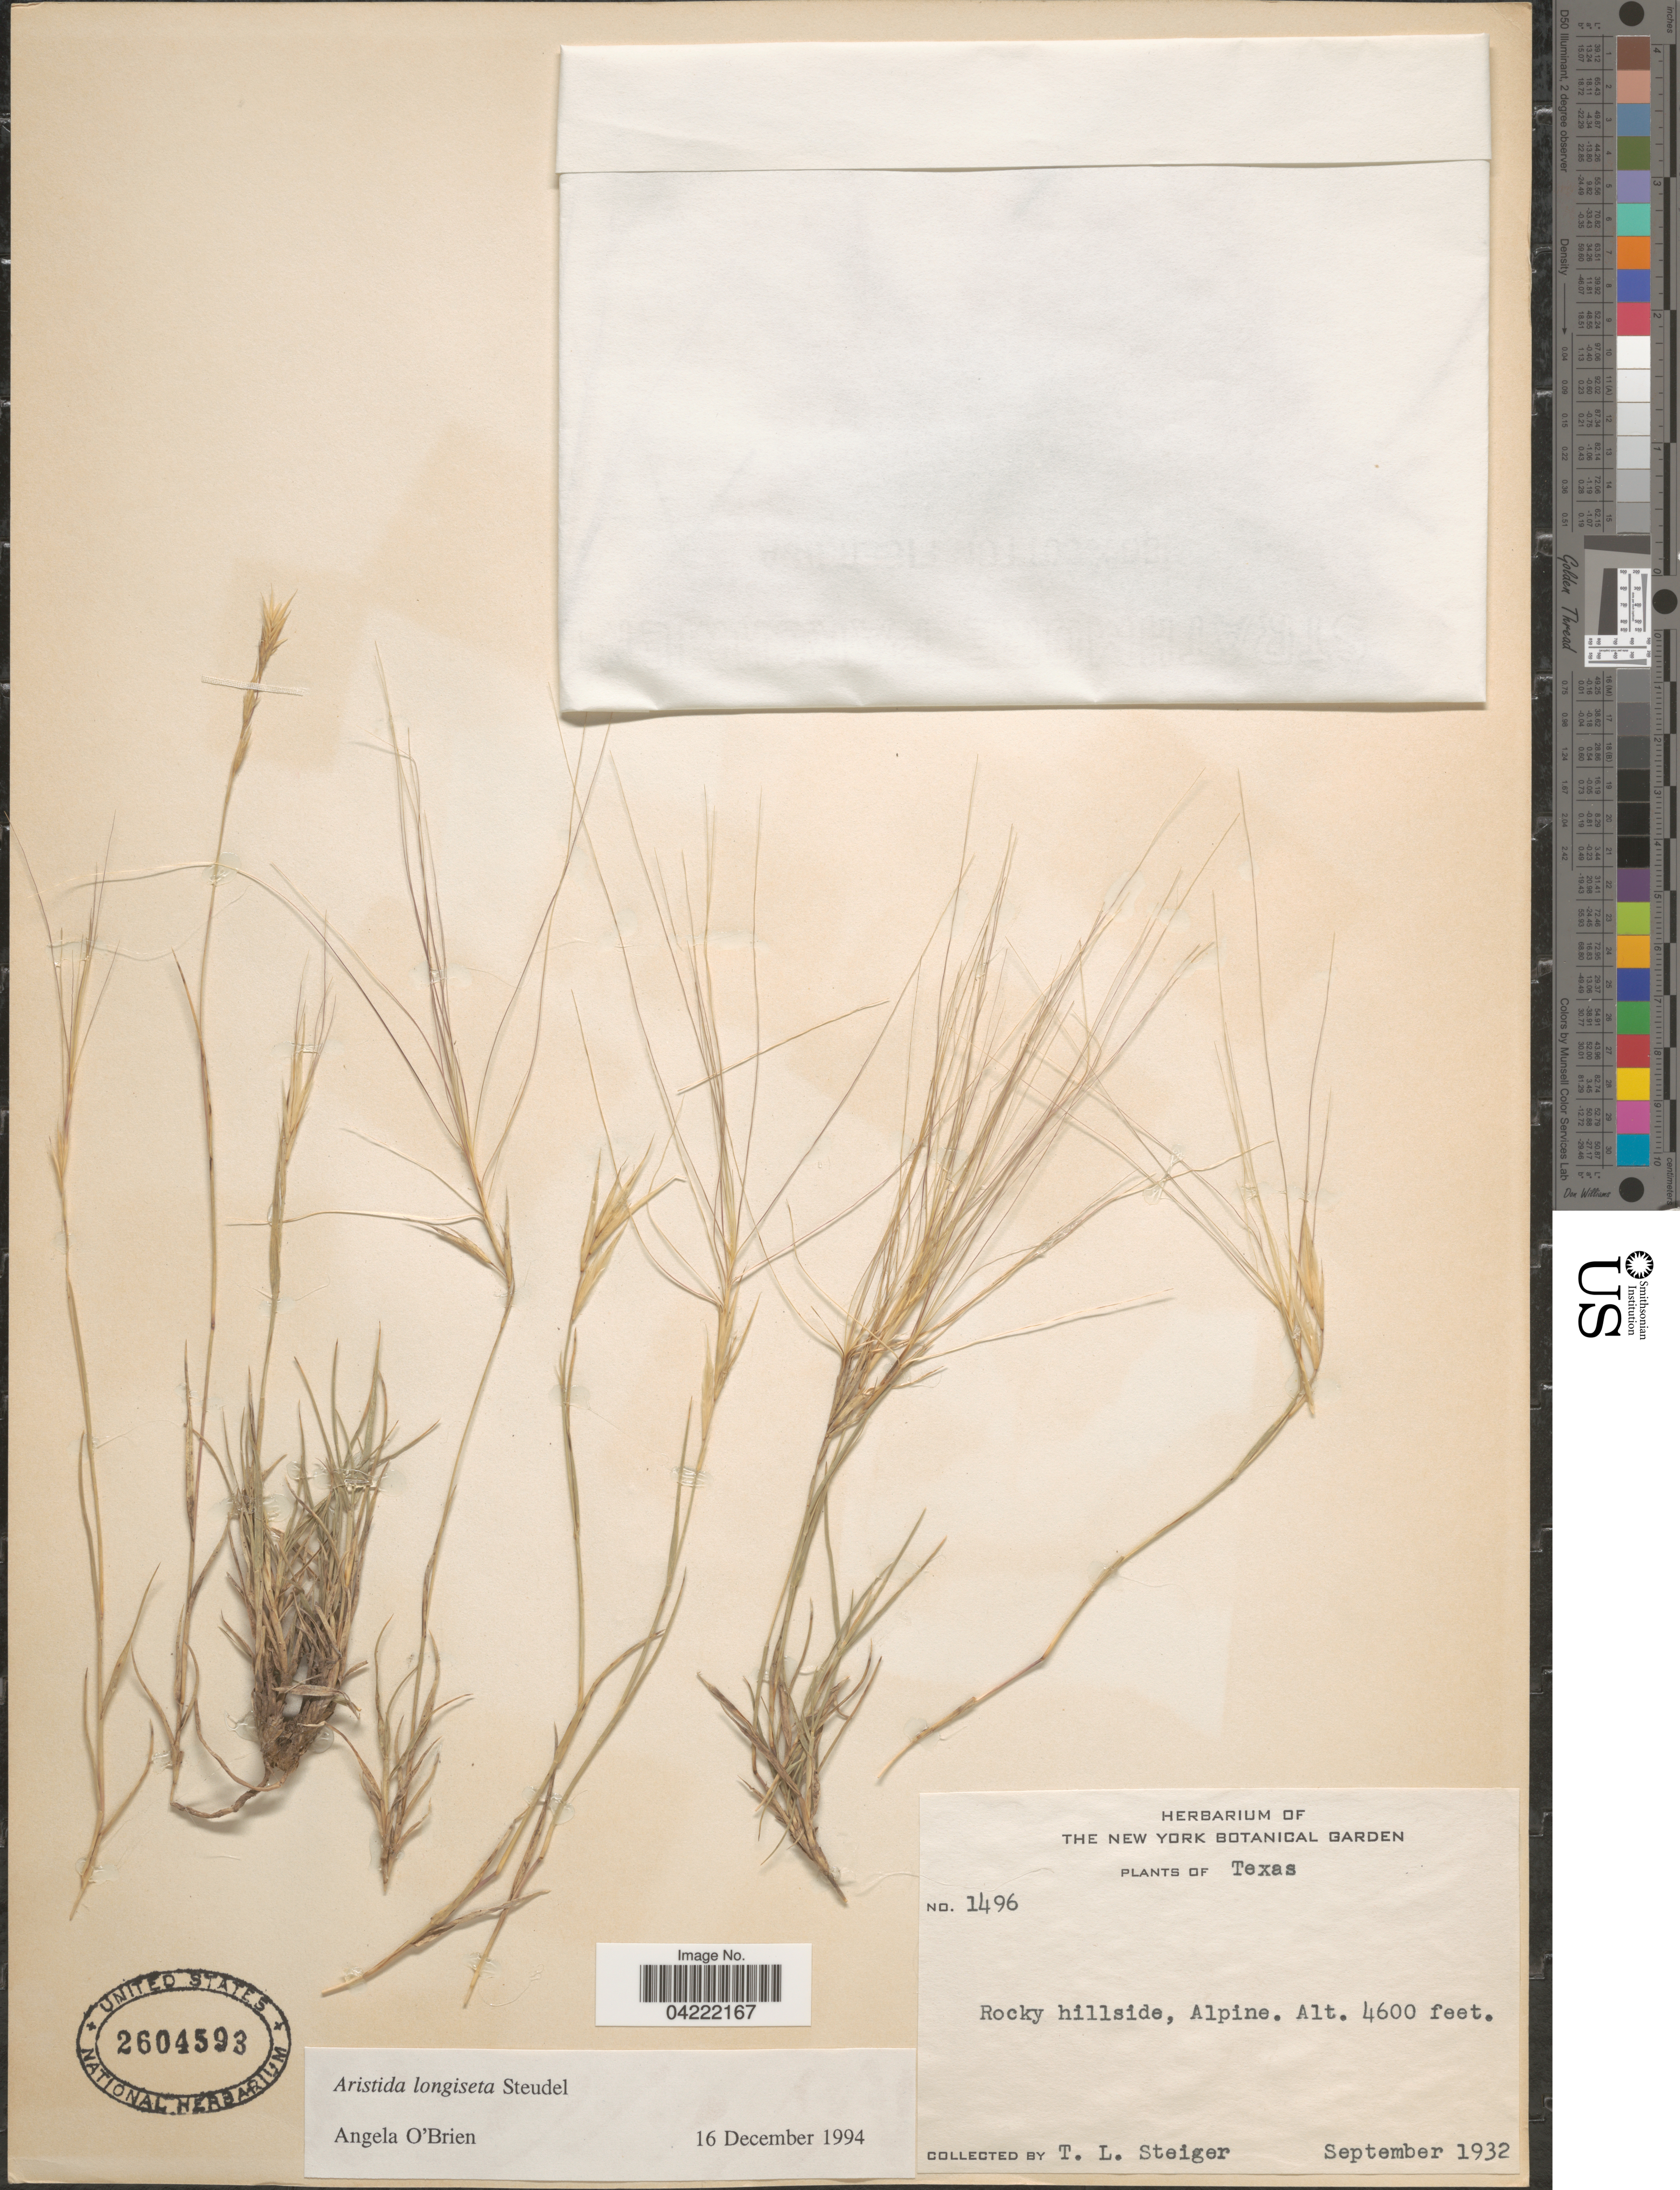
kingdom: Plantae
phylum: Tracheophyta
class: Liliopsida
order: Poales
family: Poaceae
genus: Aristida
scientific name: Aristida purpurea var. longiseta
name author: (Steud.) Vasey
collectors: T. Steiger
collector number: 1496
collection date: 1932-09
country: United States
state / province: Texas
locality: Rocky hillside, Alpine.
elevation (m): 1402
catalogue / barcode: US 2604593